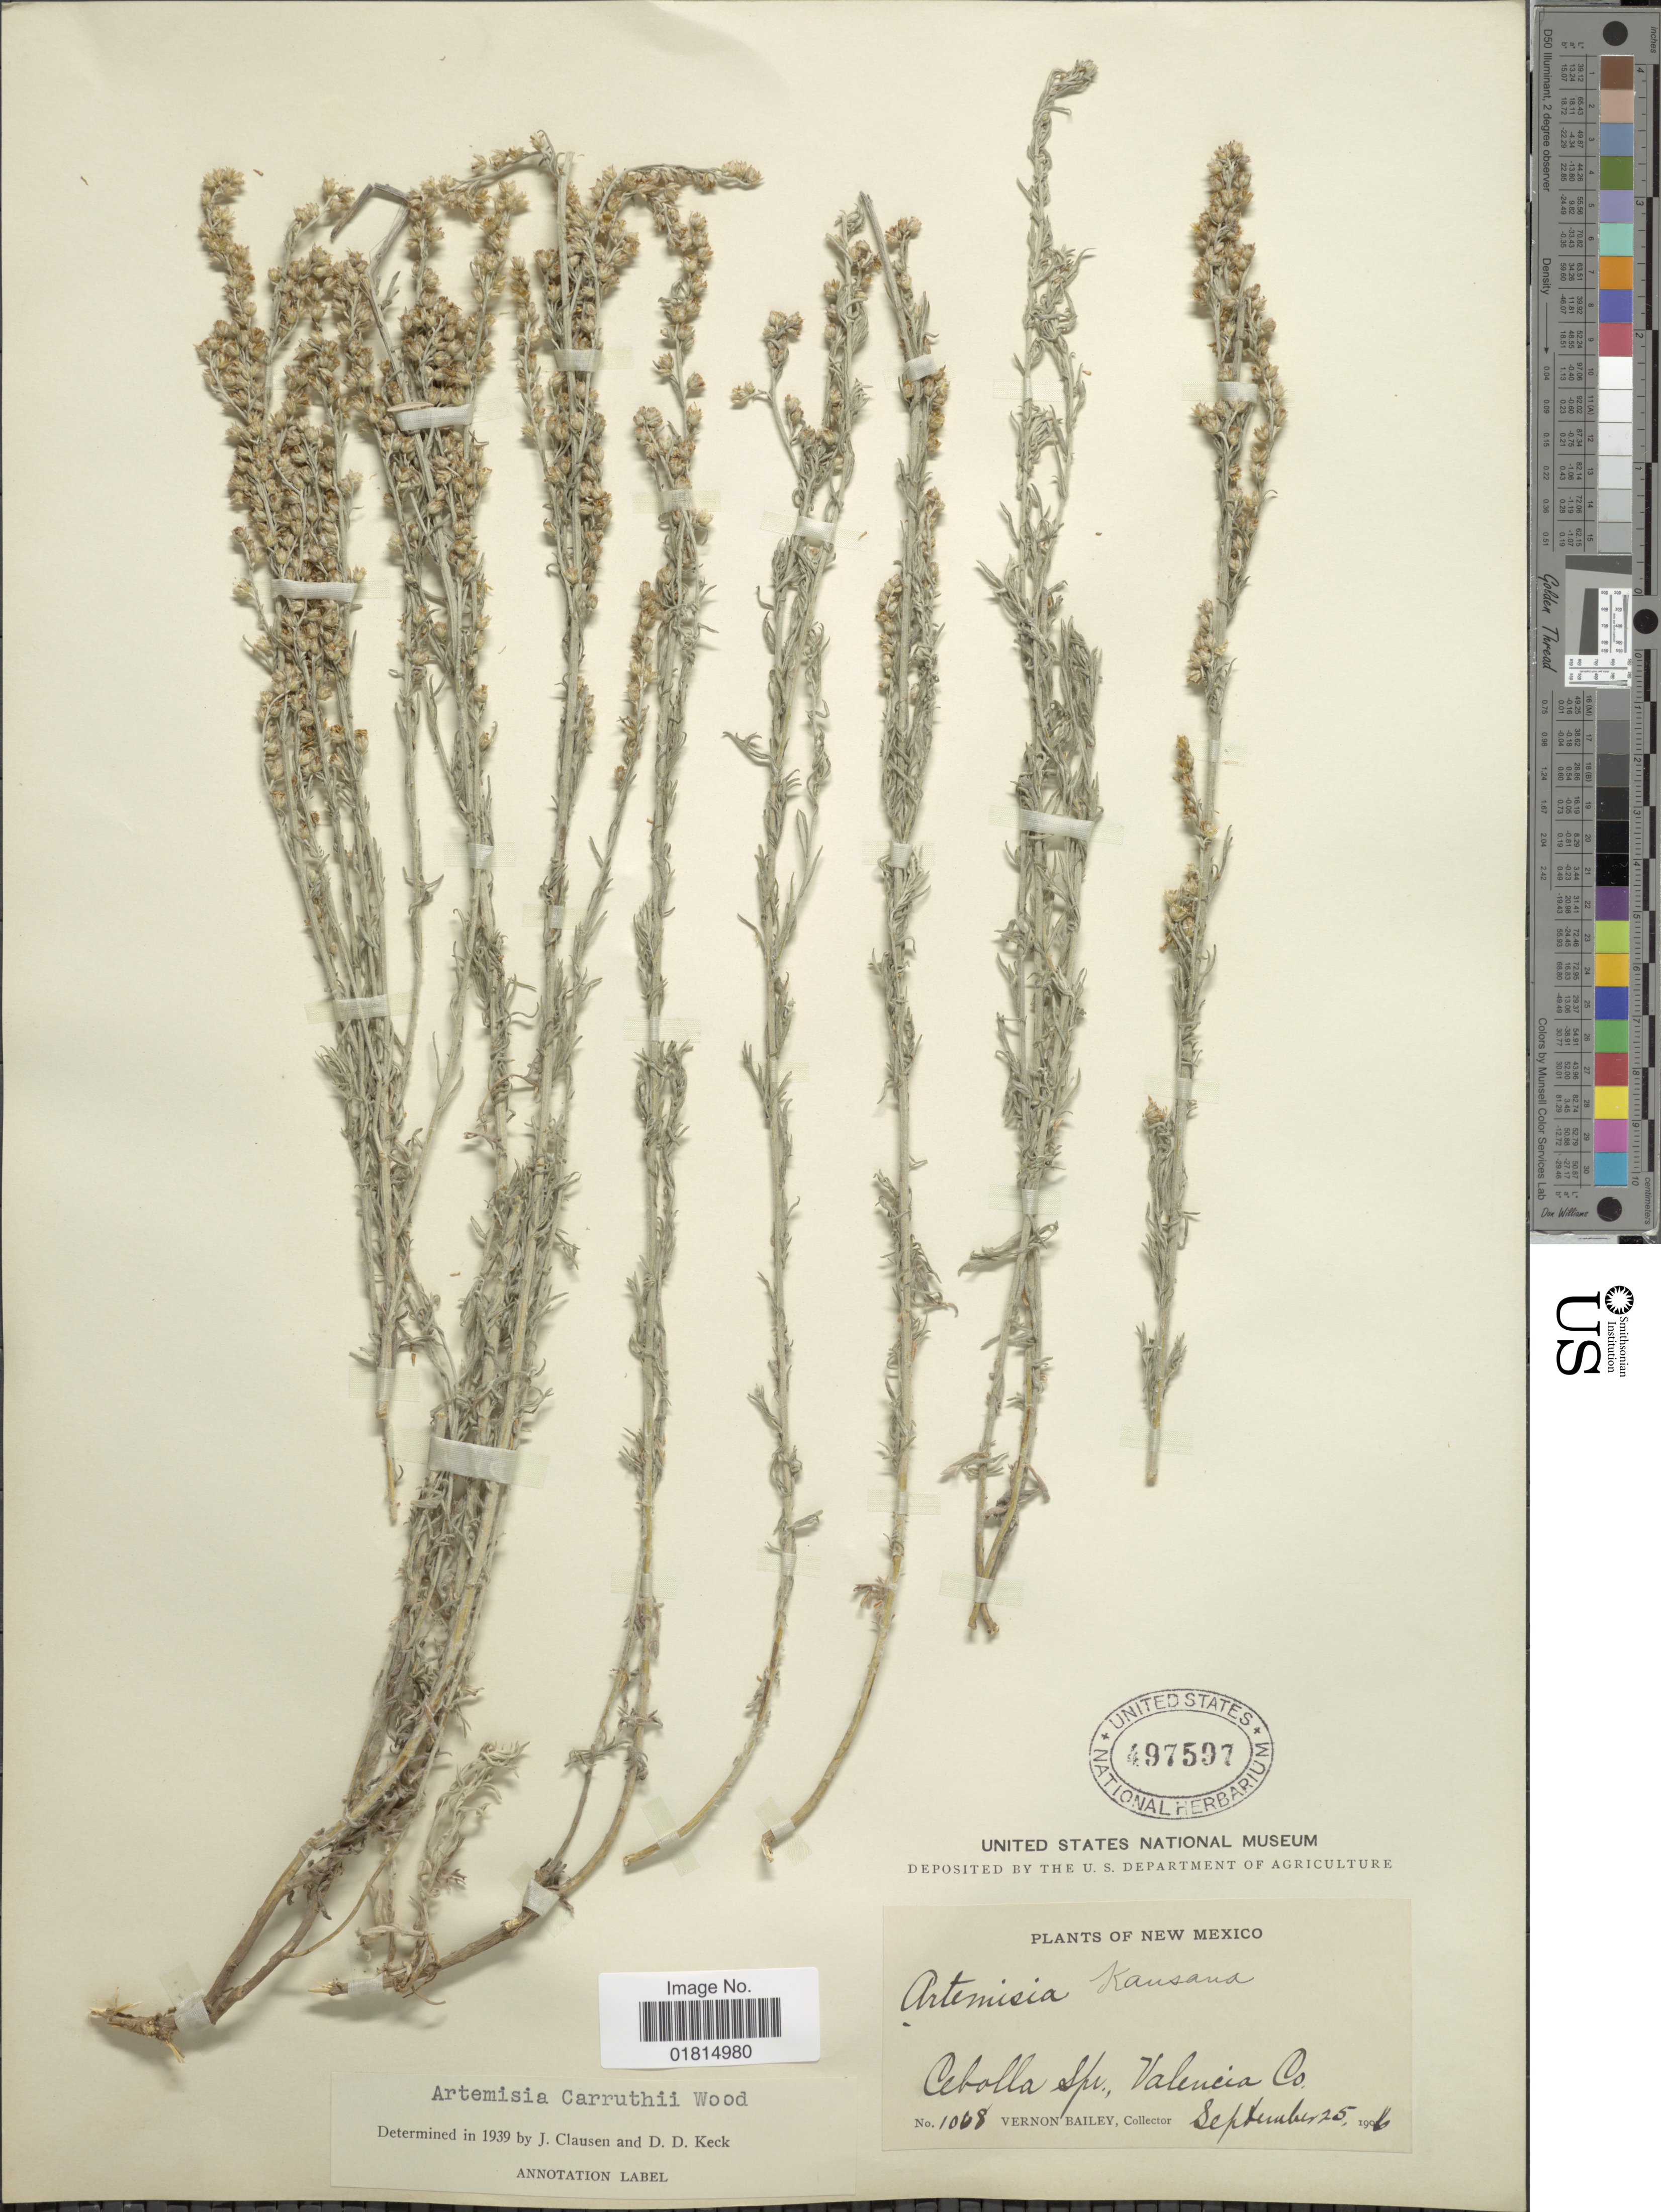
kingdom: Plantae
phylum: Tracheophyta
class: Magnoliopsida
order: Asterales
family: Asteraceae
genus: Artemisia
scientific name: Artemisia carruthii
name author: Alph. Wood ex Carruth.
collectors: V. O. Bailey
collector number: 1068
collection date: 1906-09-25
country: United States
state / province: New Mexico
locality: Cebolla Spr., Valencia Co.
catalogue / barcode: US 497597